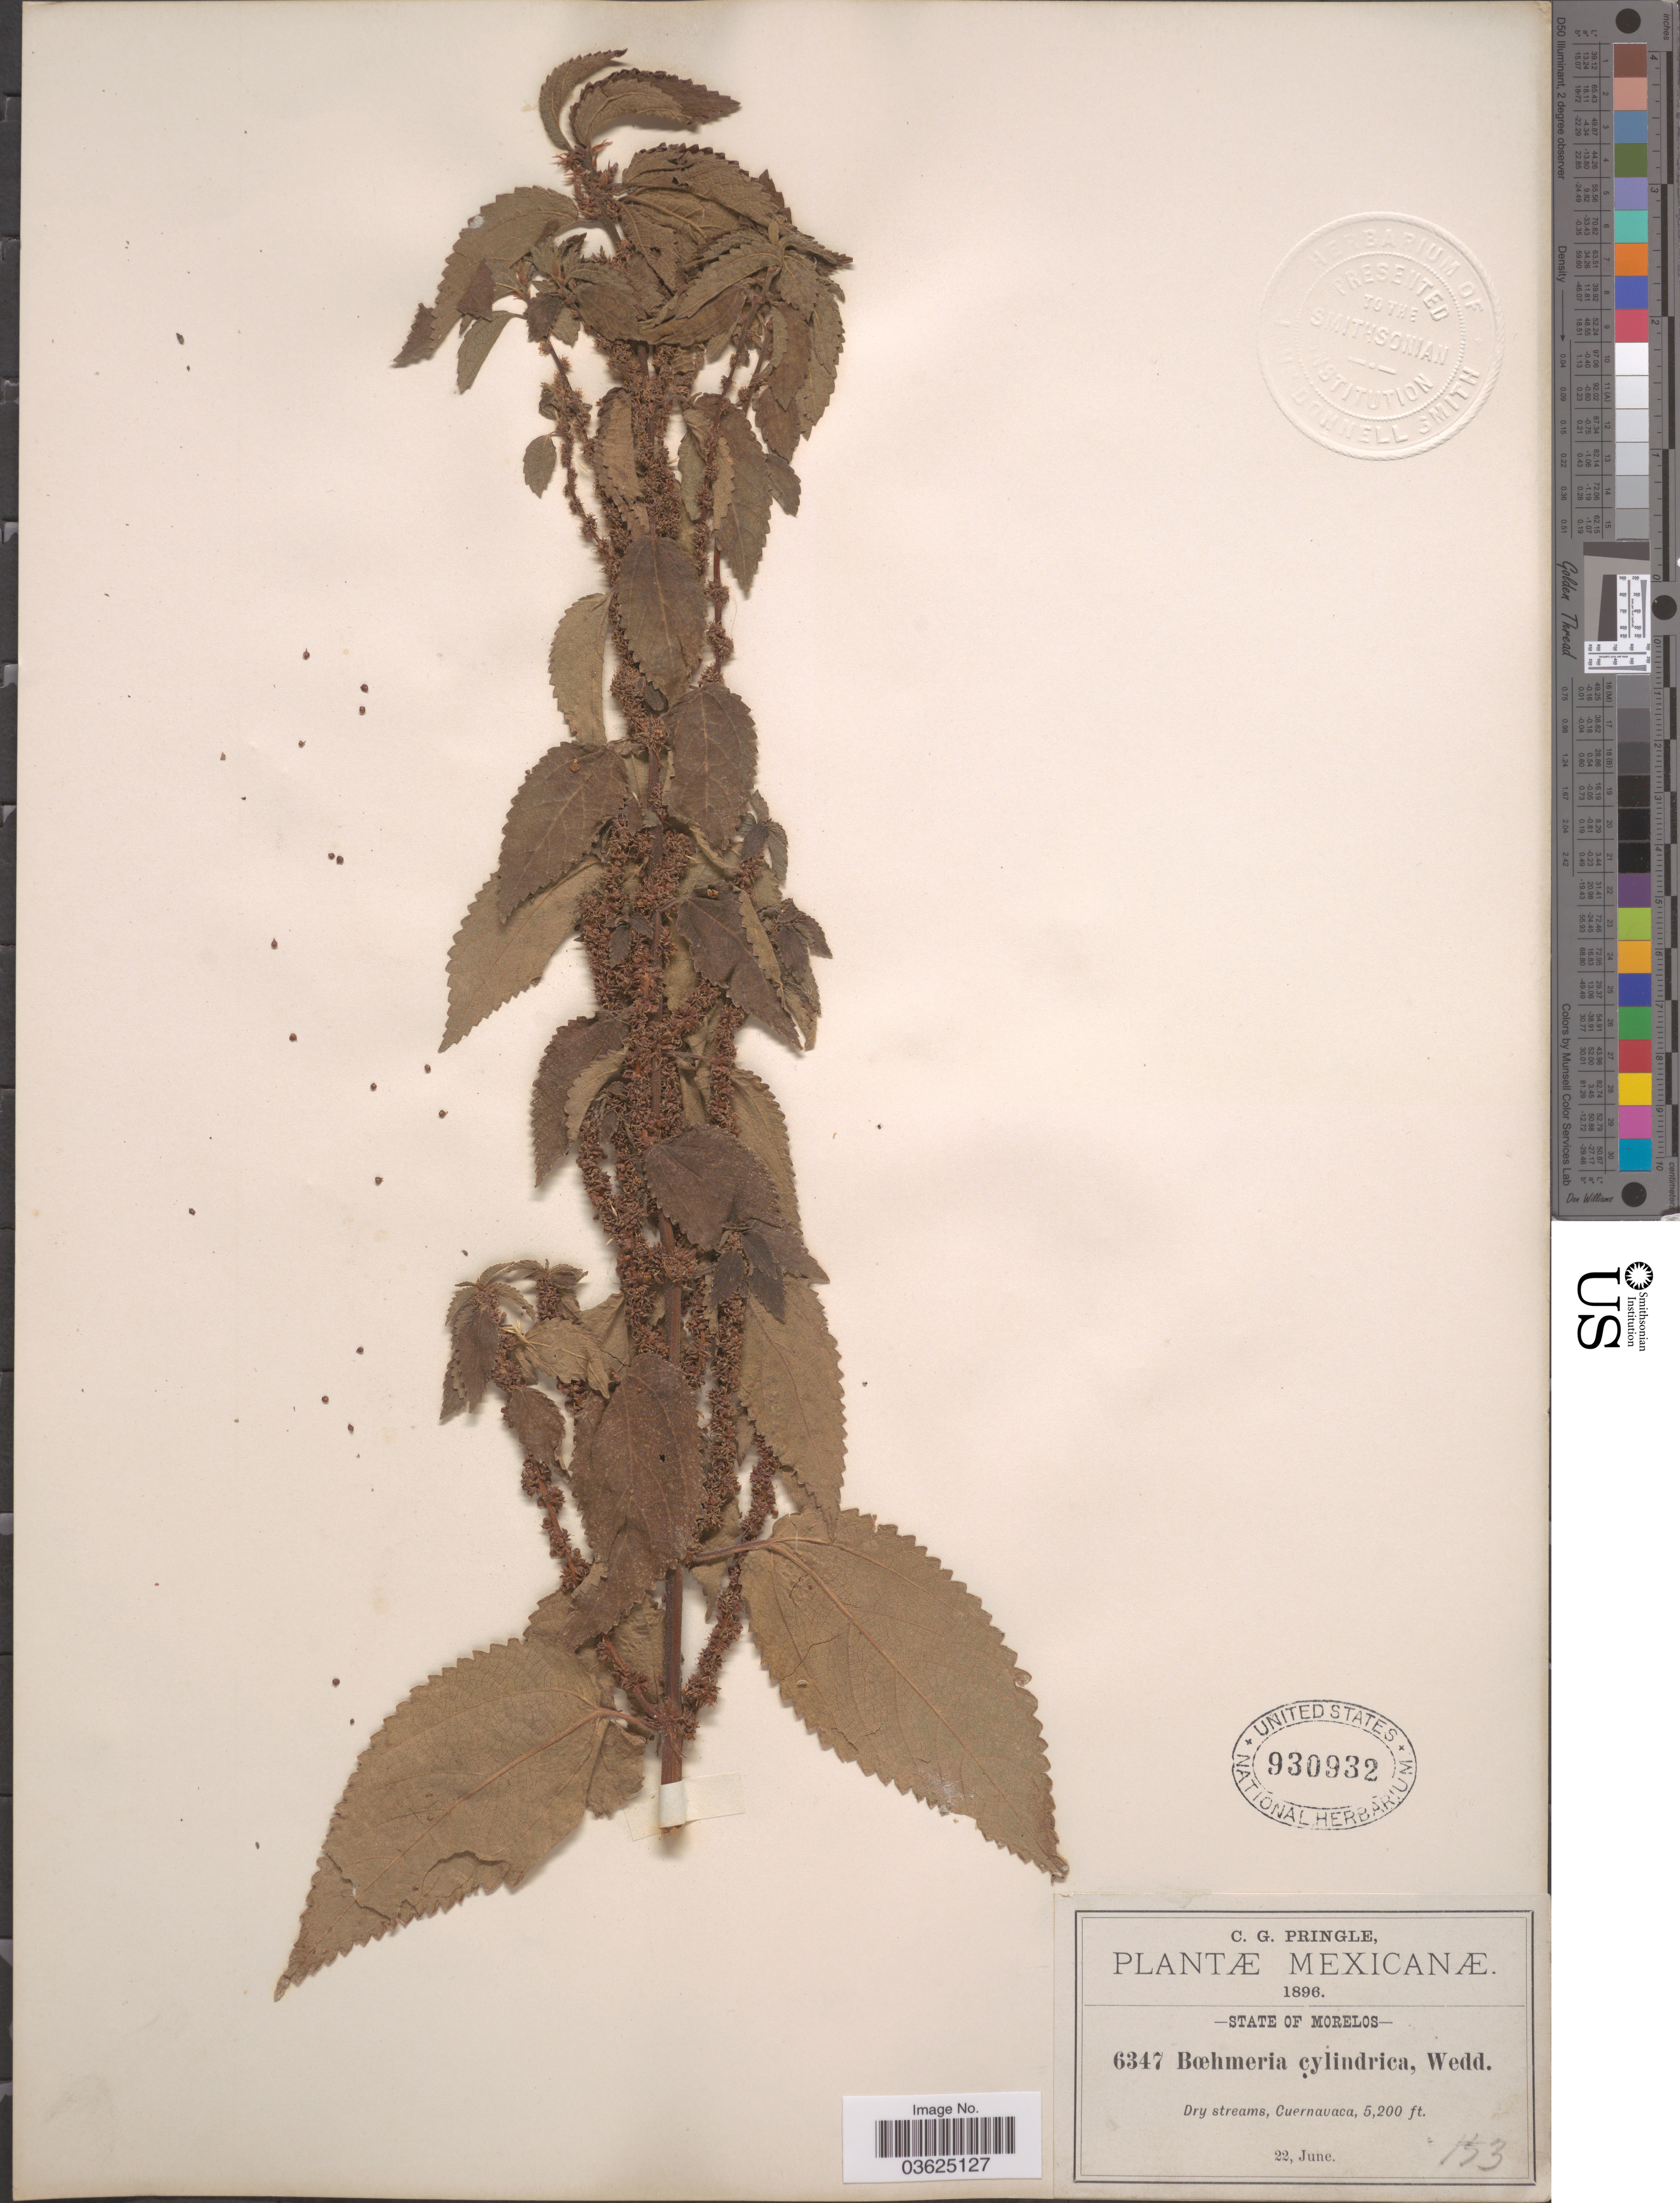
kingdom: Plantae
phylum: Tracheophyta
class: Magnoliopsida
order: Rosales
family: Urticaceae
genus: Boehmeria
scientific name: Boehmeria cylindrica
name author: (L.) Sw.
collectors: C. G. Pringle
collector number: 6347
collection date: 1896-06-22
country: Mexico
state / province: Morelos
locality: Cuernavaca.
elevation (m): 1585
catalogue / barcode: US 930932